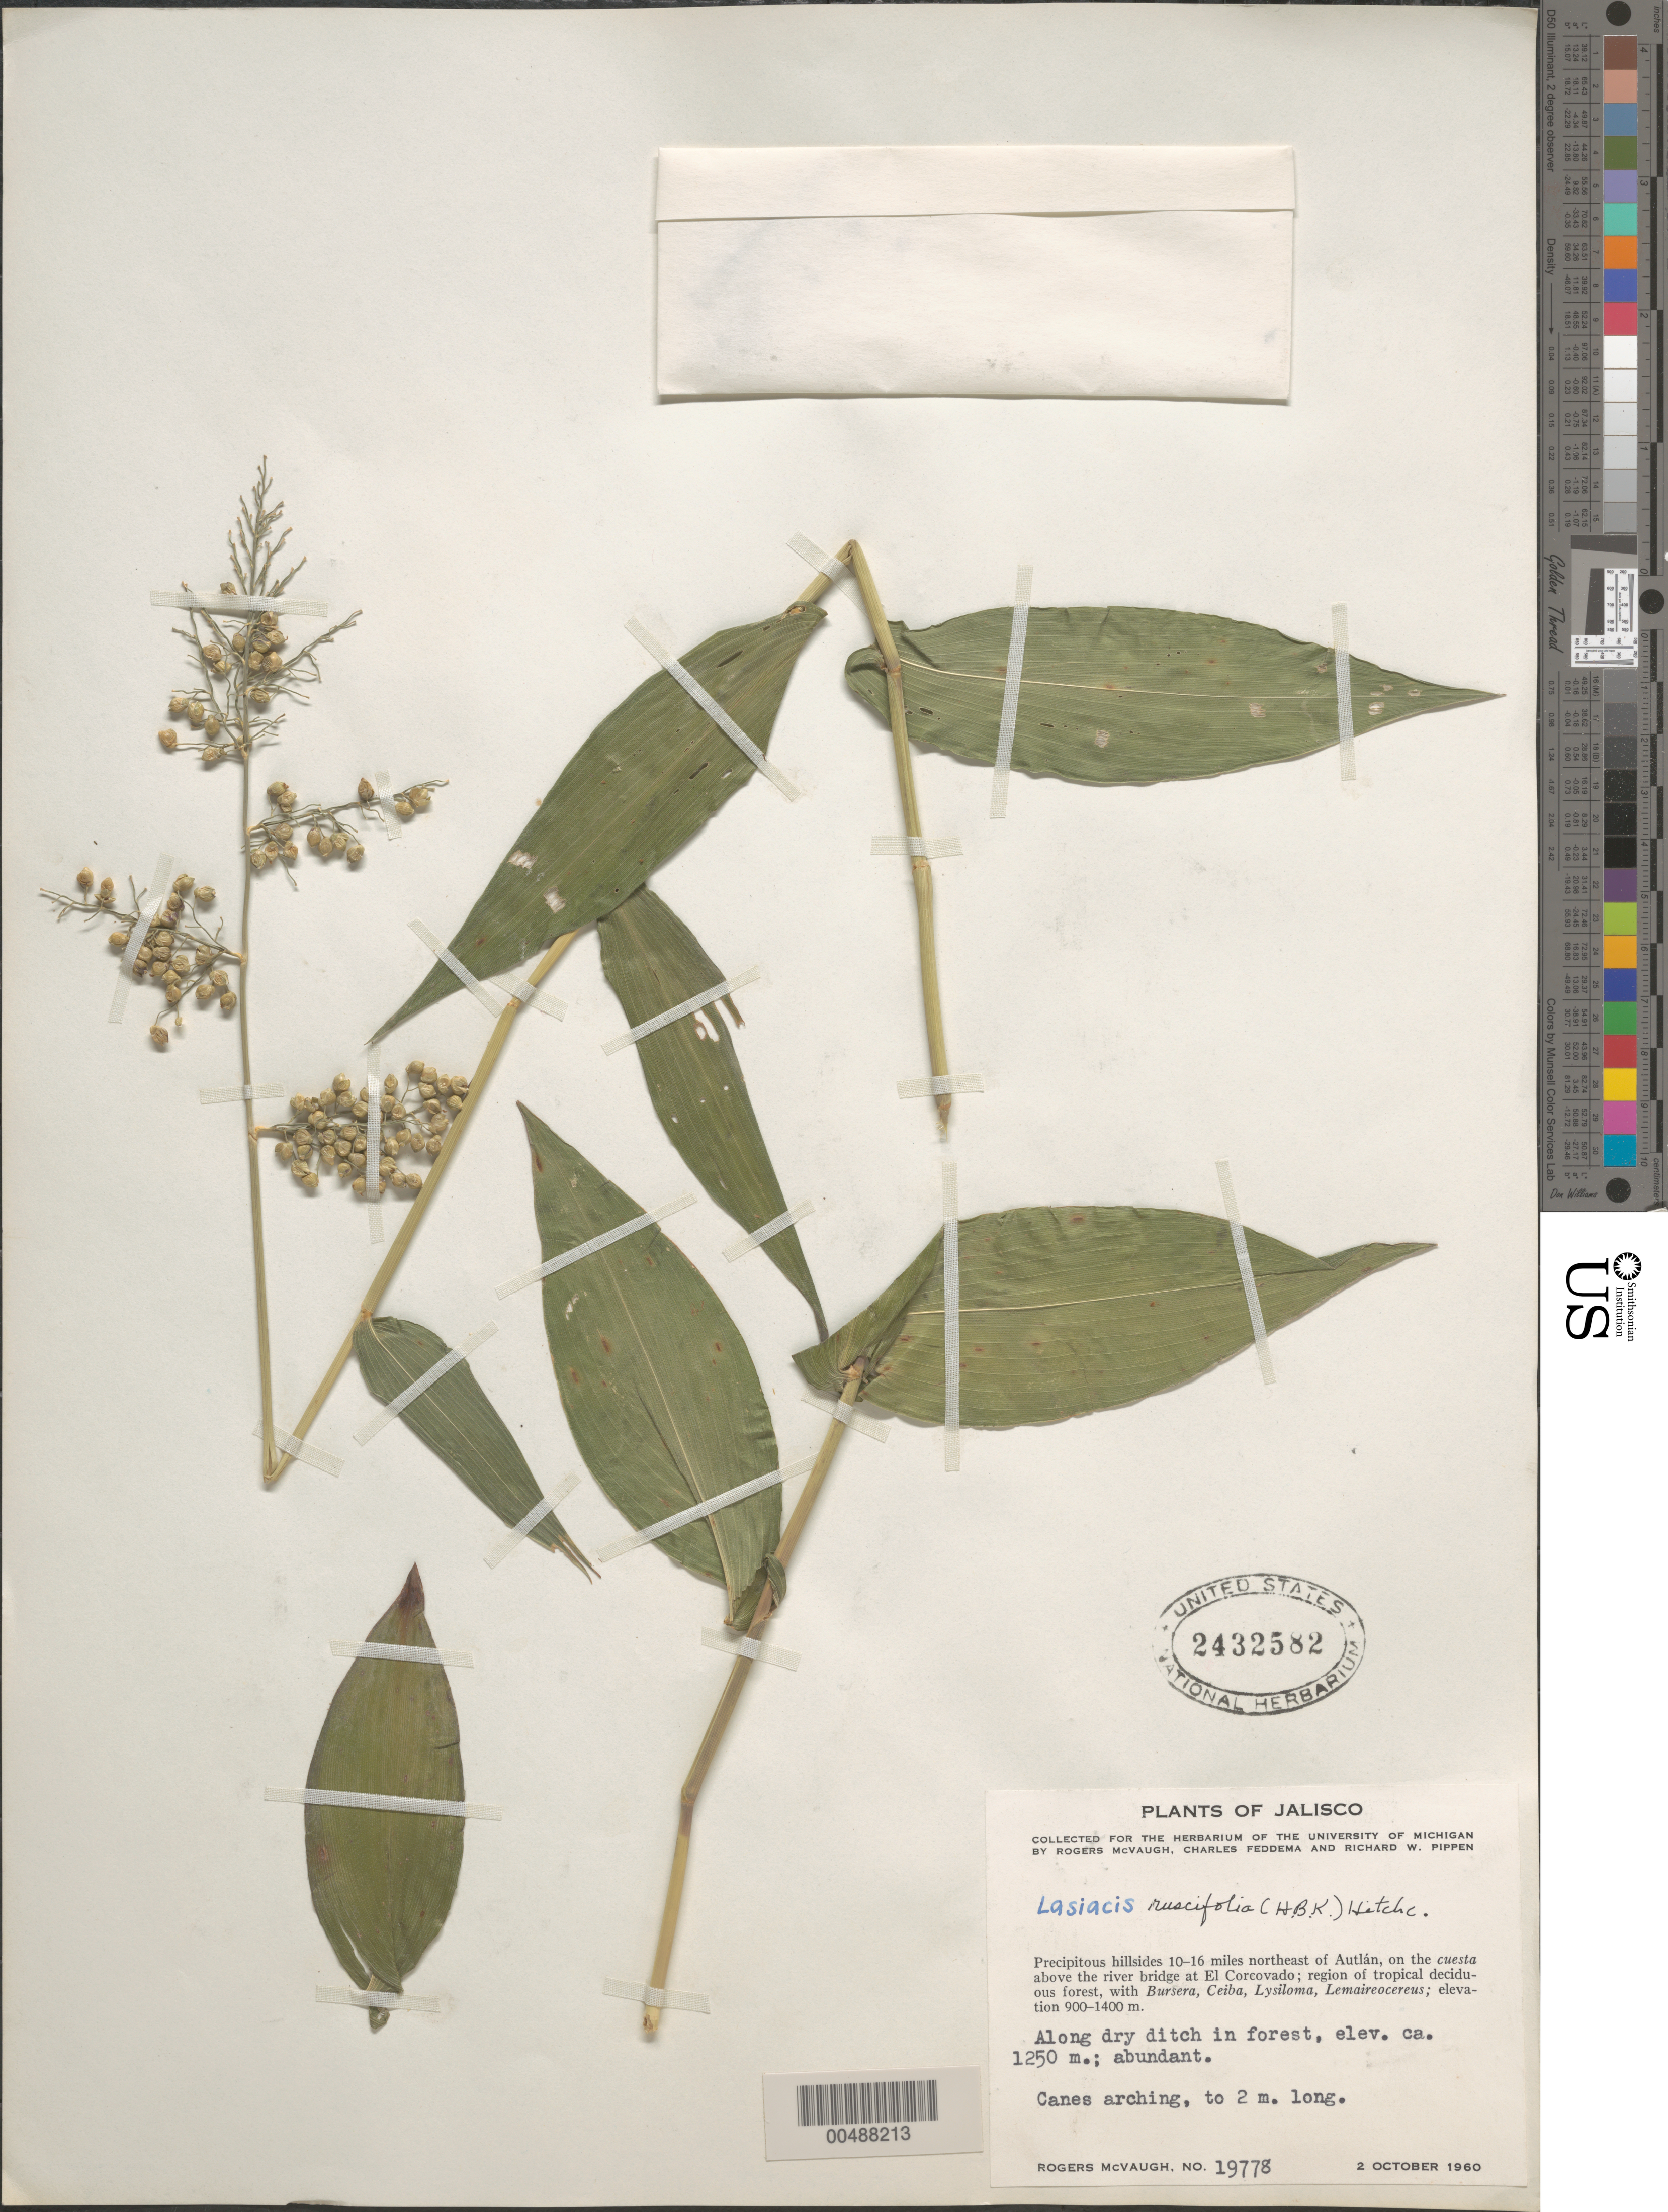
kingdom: Plantae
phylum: Tracheophyta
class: Liliopsida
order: Poales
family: Poaceae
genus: Lasiacis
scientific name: Lasiacis ruscifolia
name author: (Kunth) Hitchc.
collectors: R. McVaugh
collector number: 19778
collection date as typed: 2 Oct 1960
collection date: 1960-10-02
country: Mexico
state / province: Jalisco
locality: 10-16 mi NE of Autlán, on the cuesta above the river bridge at El Corcovado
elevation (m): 1250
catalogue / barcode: US 2432582